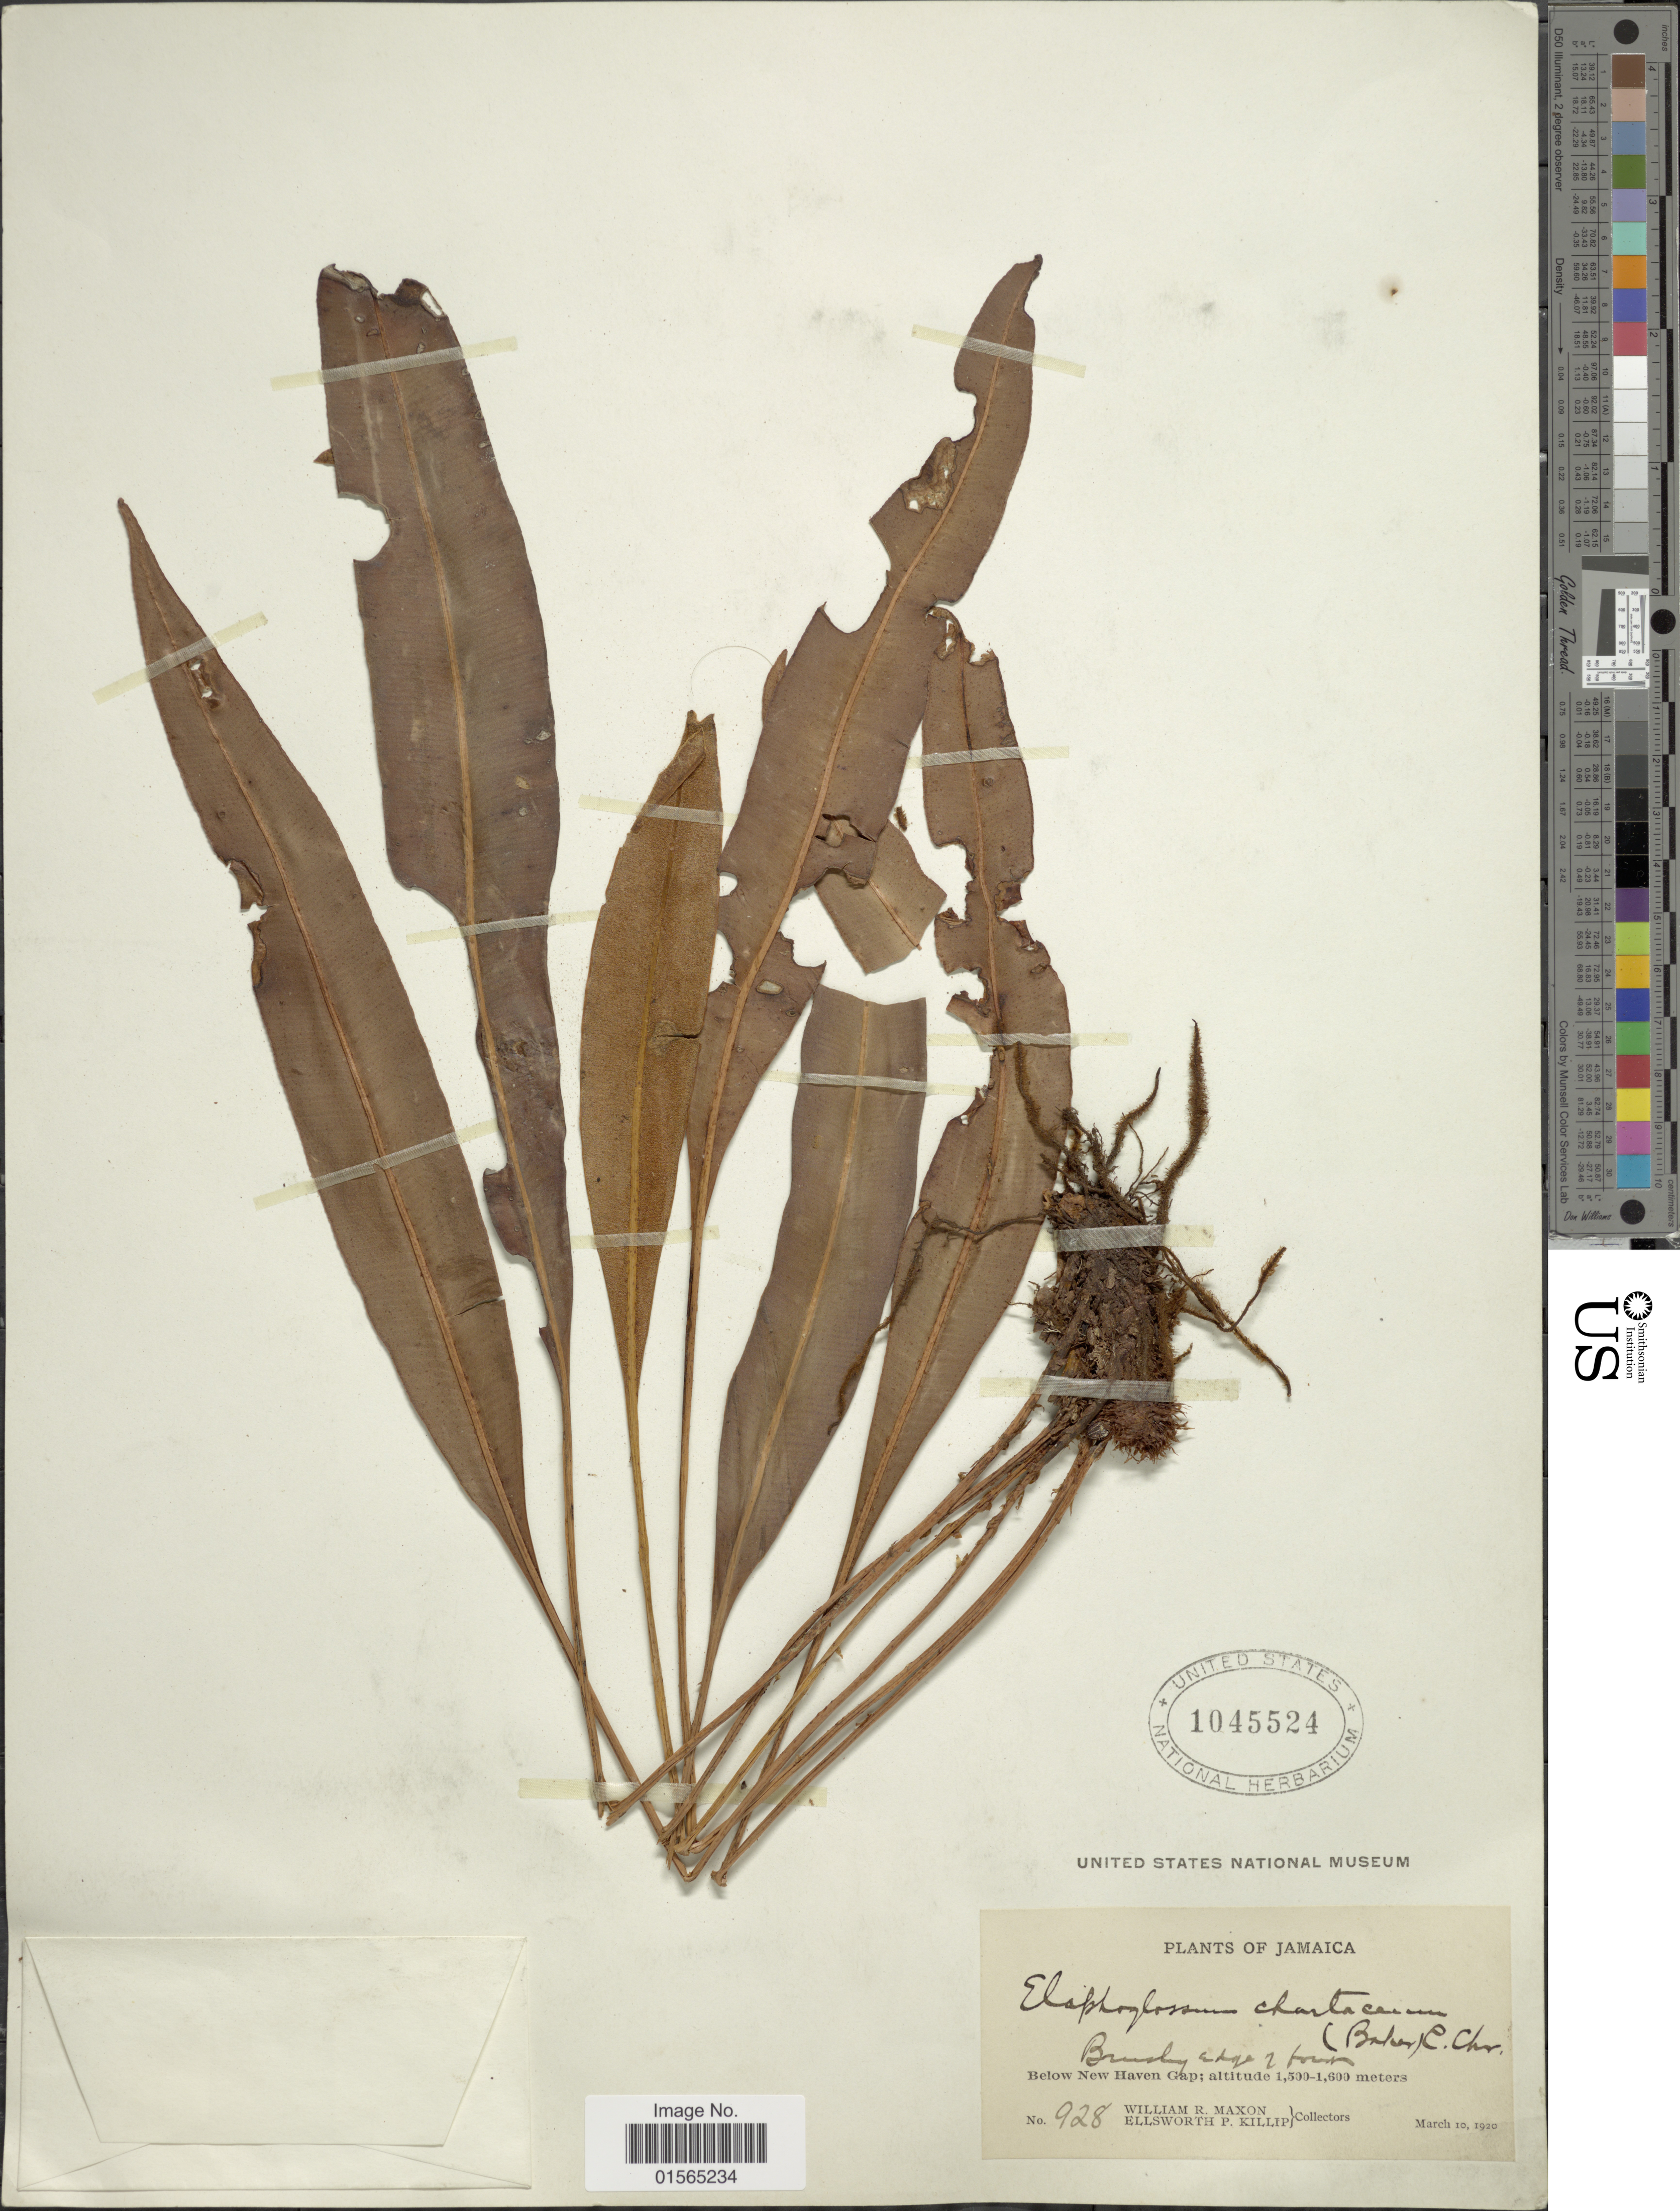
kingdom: Plantae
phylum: Tracheophyta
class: Polypodiopsida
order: Polypodiales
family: Dryopteridaceae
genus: Elaphoglossum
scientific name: Elaphoglossum chartaceum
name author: (Baker ex Jenman) C. Chr.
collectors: W. R. Maxon & E. P. Killip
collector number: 928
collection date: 1920-03-10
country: Jamaica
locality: Below New Haven Gap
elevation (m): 1500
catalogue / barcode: US 1045524